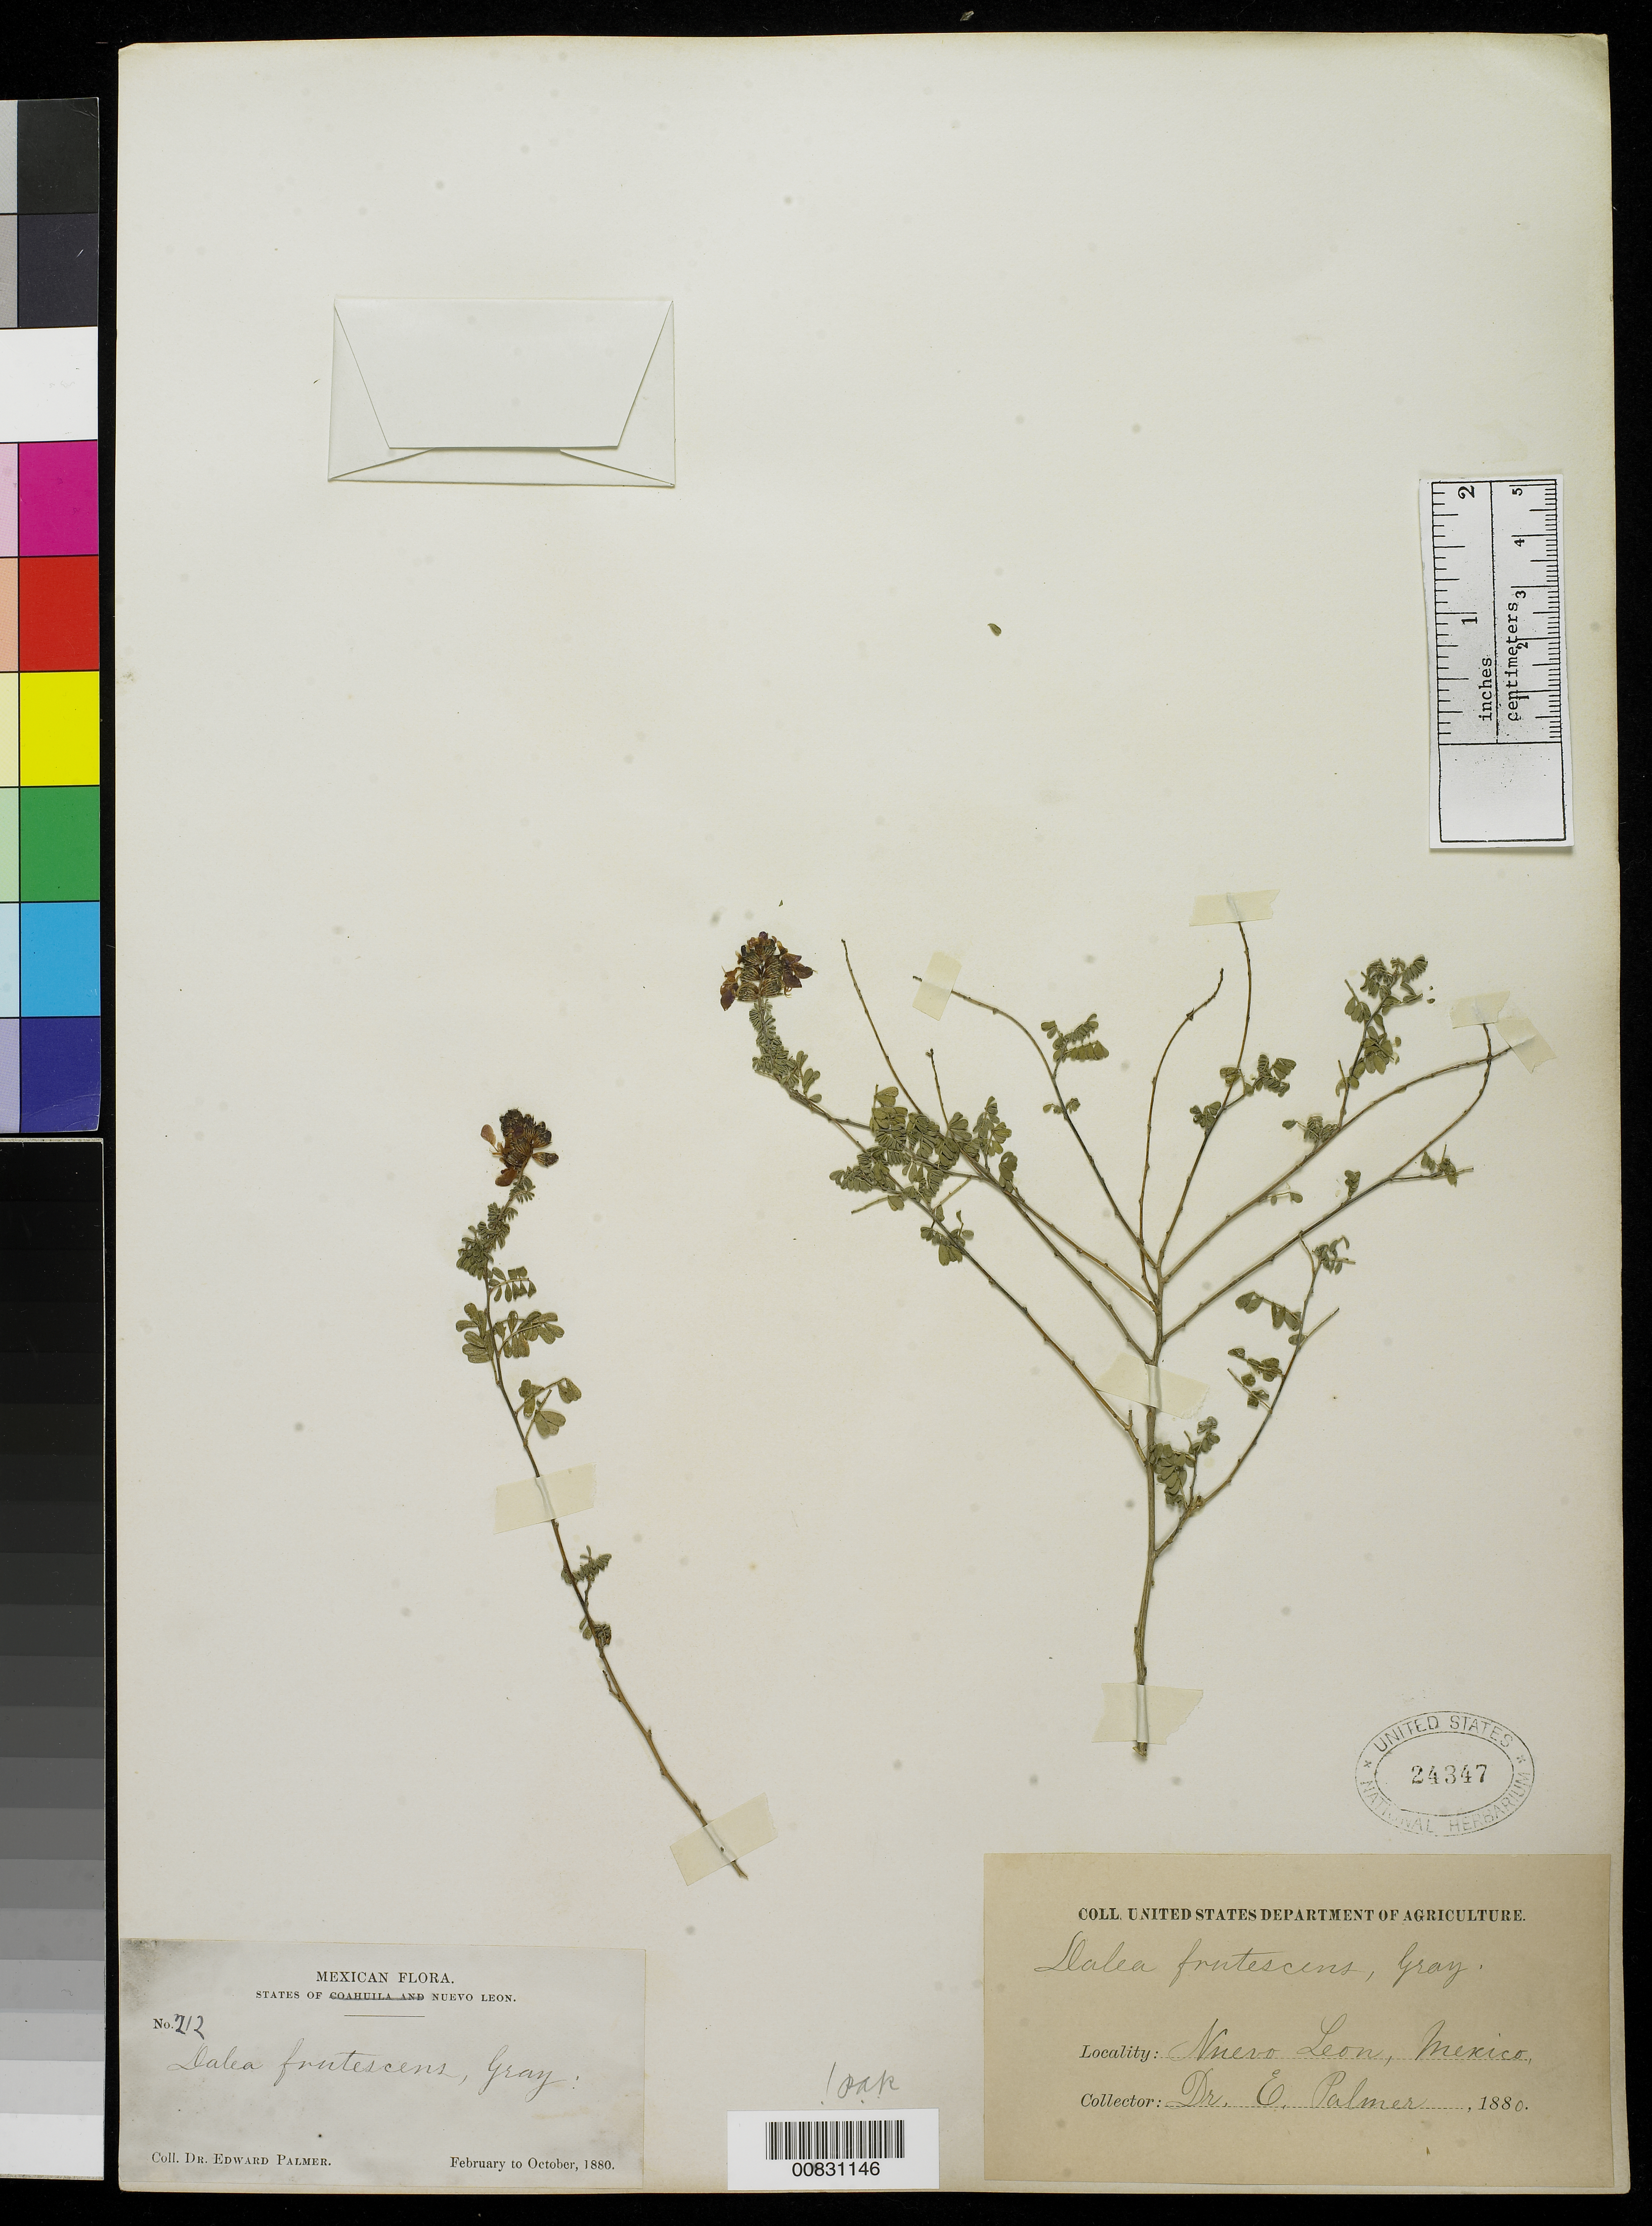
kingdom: Plantae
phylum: Tracheophyta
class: Magnoliopsida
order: Fabales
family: Fabaceae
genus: Dalea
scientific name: Dalea frutescens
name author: A. Gray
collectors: E. Palmer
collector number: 212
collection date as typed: Feb 1880 to -- Oct 1880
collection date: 1880-02/1880-10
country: Mexico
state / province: Nuevo León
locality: State of Nuevo León.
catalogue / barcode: US 24347